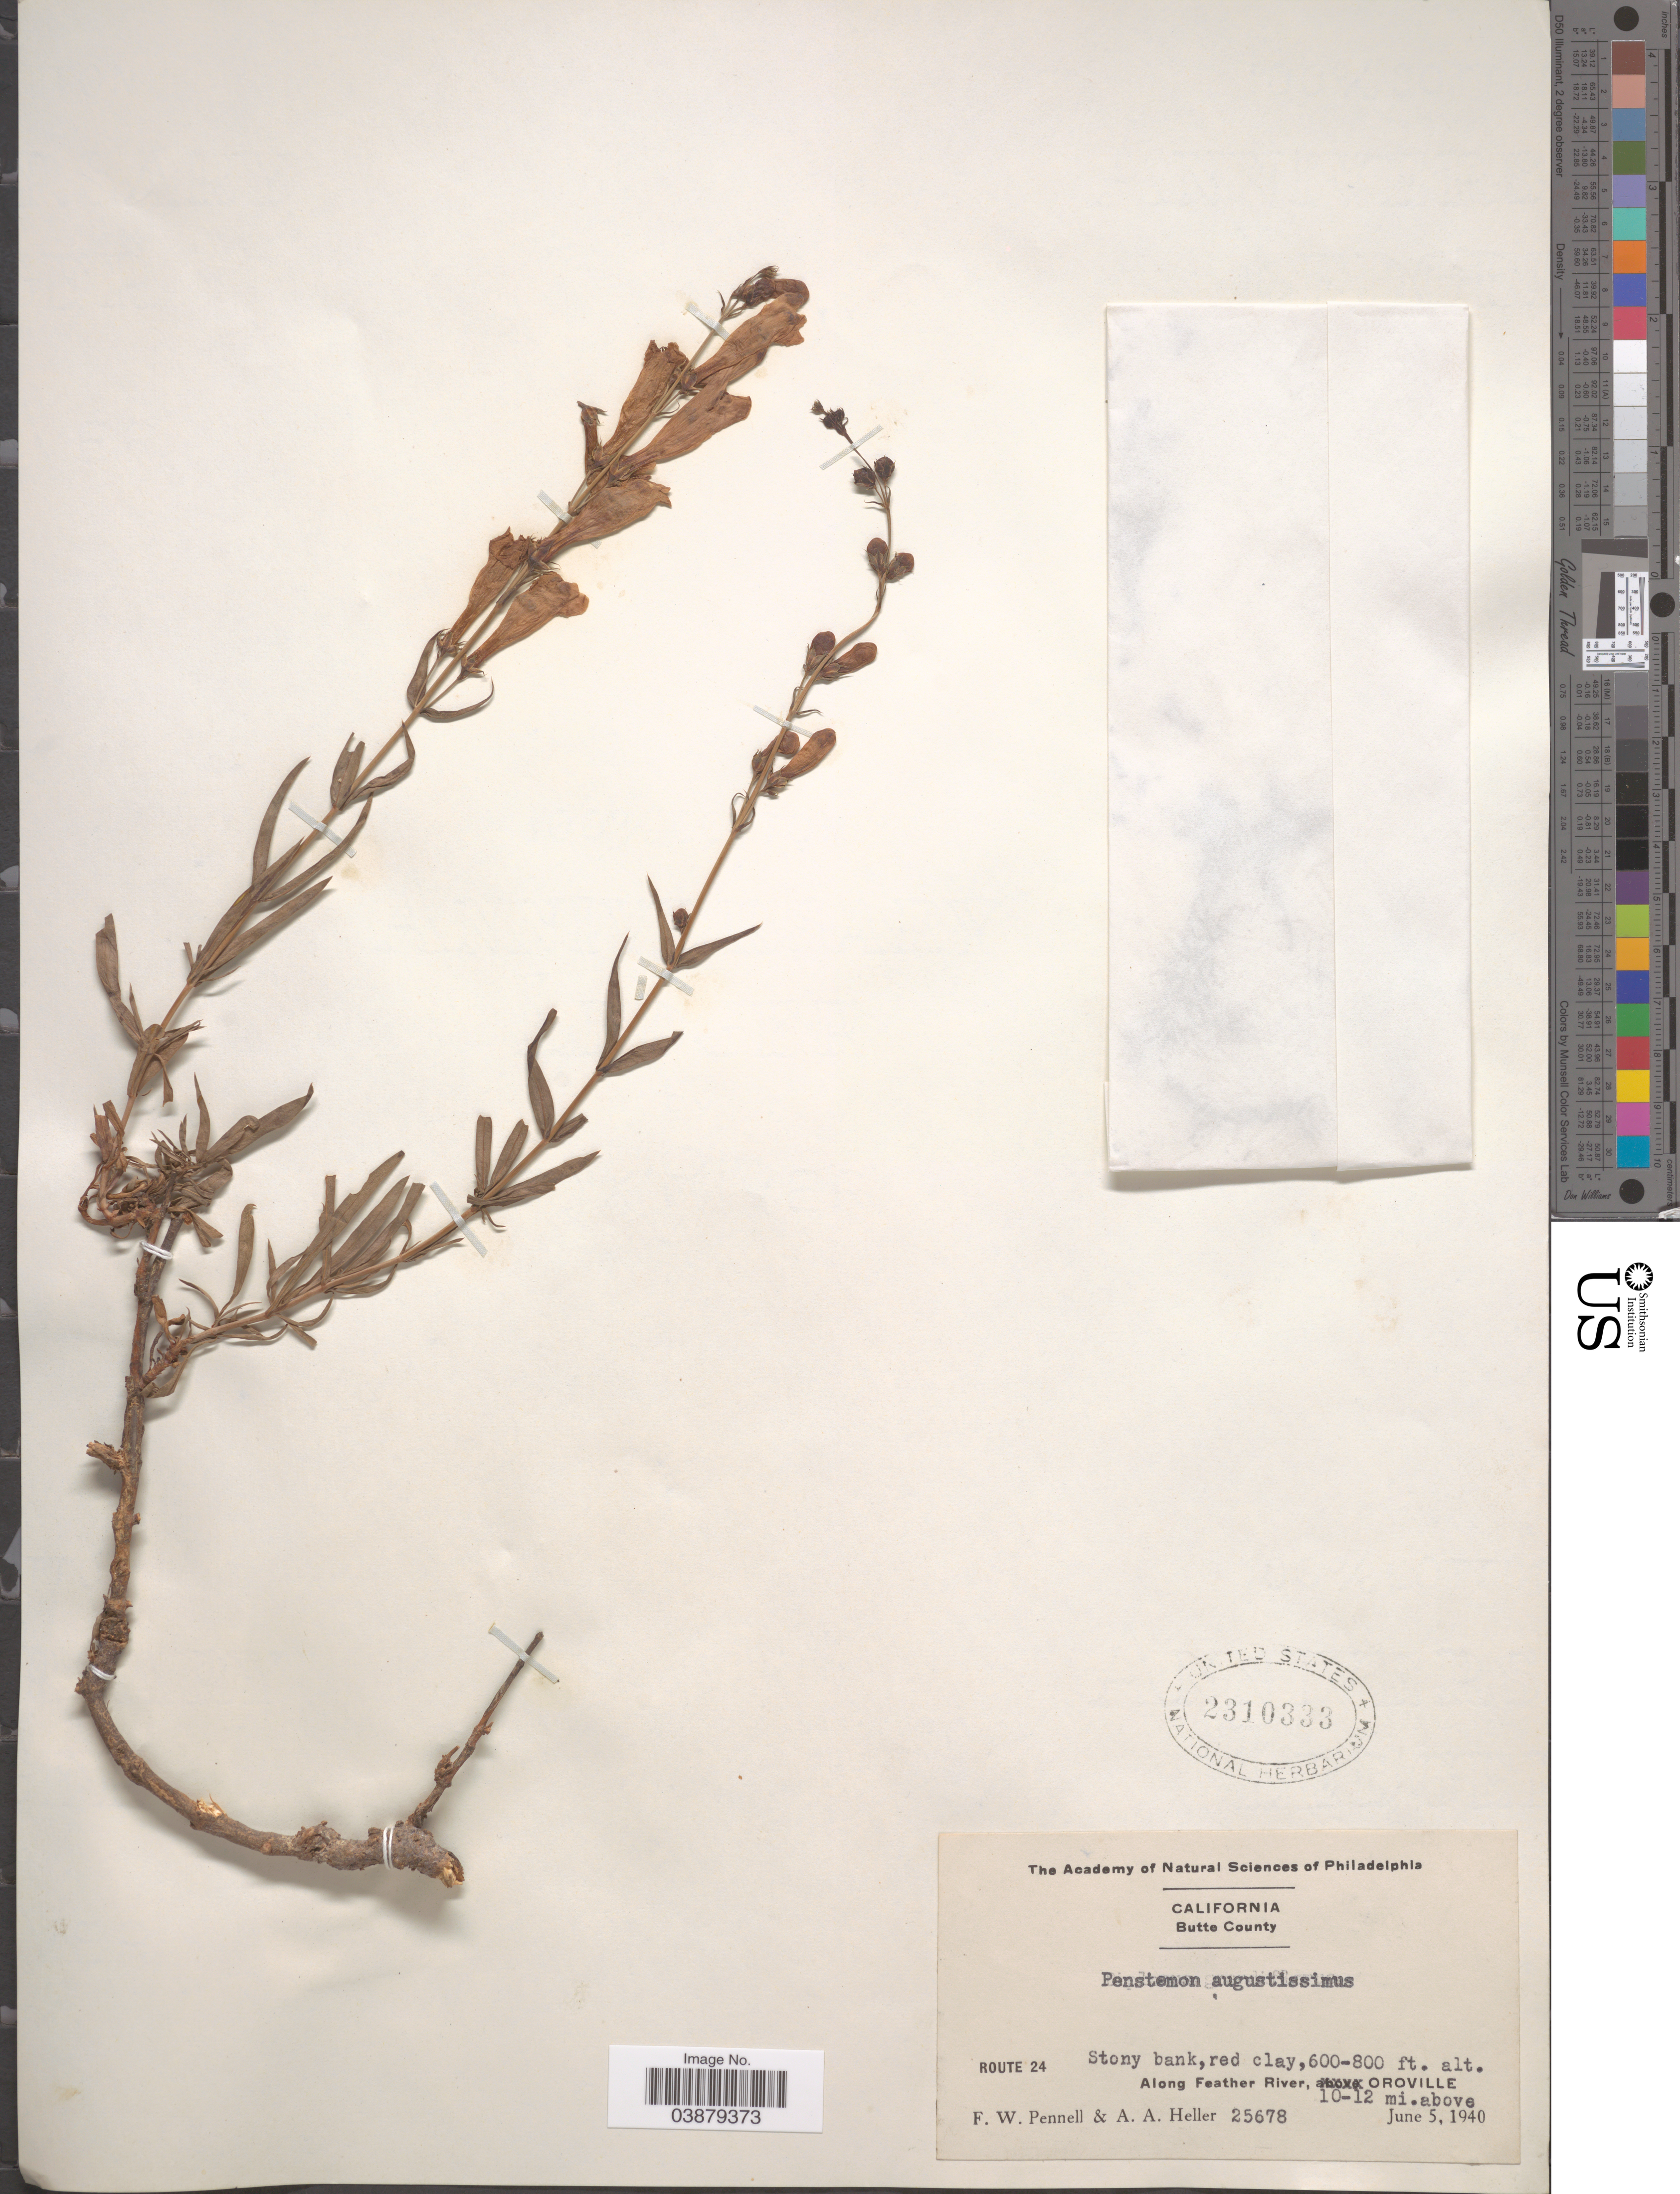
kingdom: Plantae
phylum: Tracheophyta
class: Magnoliopsida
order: Lamiales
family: Plantaginaceae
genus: Penstemon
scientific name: Penstemon sp.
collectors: F. W. Pennell & A. A. Heller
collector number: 25678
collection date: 1940-06-05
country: United States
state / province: California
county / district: Butte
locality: Butte County. Route 24. Along Feather River, 10-12 mi. above Oroville.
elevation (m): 183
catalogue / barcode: US 2310333